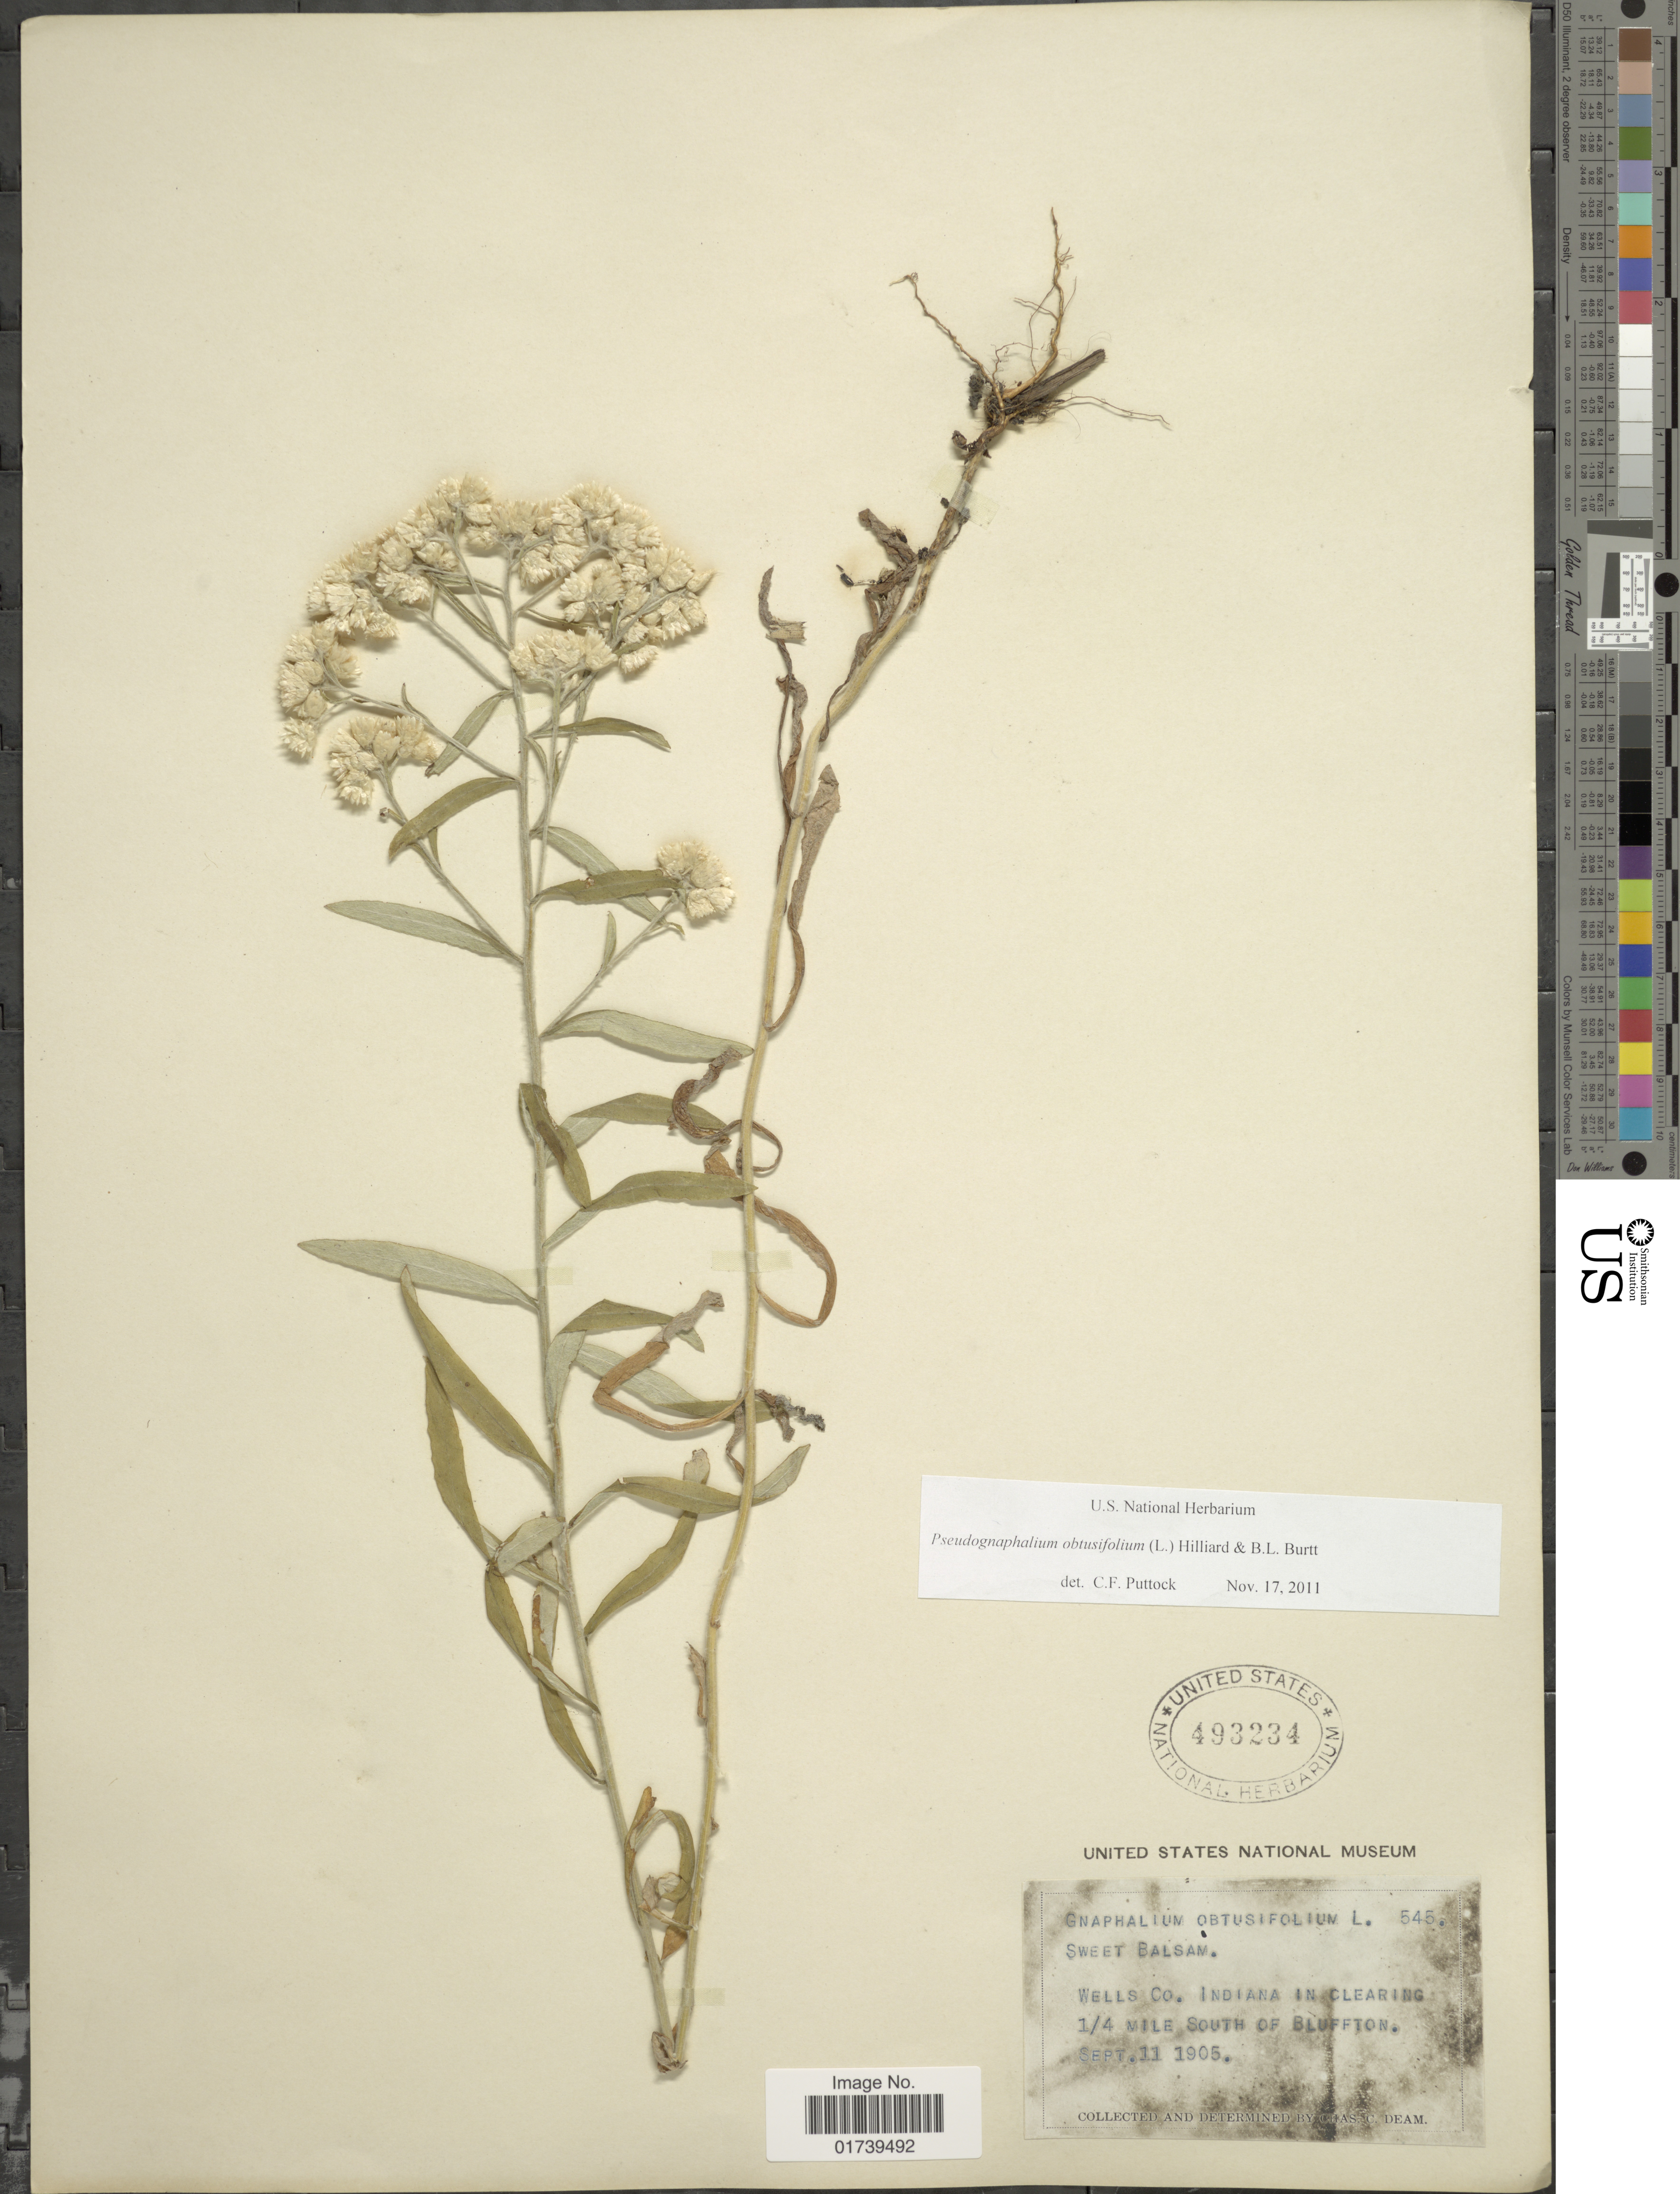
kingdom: Plantae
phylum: Tracheophyta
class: Magnoliopsida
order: Asterales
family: Asteraceae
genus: Pseudognaphalium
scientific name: Pseudognaphalium obtusifolium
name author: (L.) Hilliard & B.L. Burtt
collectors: C. C. Deam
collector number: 545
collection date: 1905-09-11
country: United States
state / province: Indiana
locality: Wells Co., 1/4 mile South of Bluffton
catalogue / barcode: US 493234